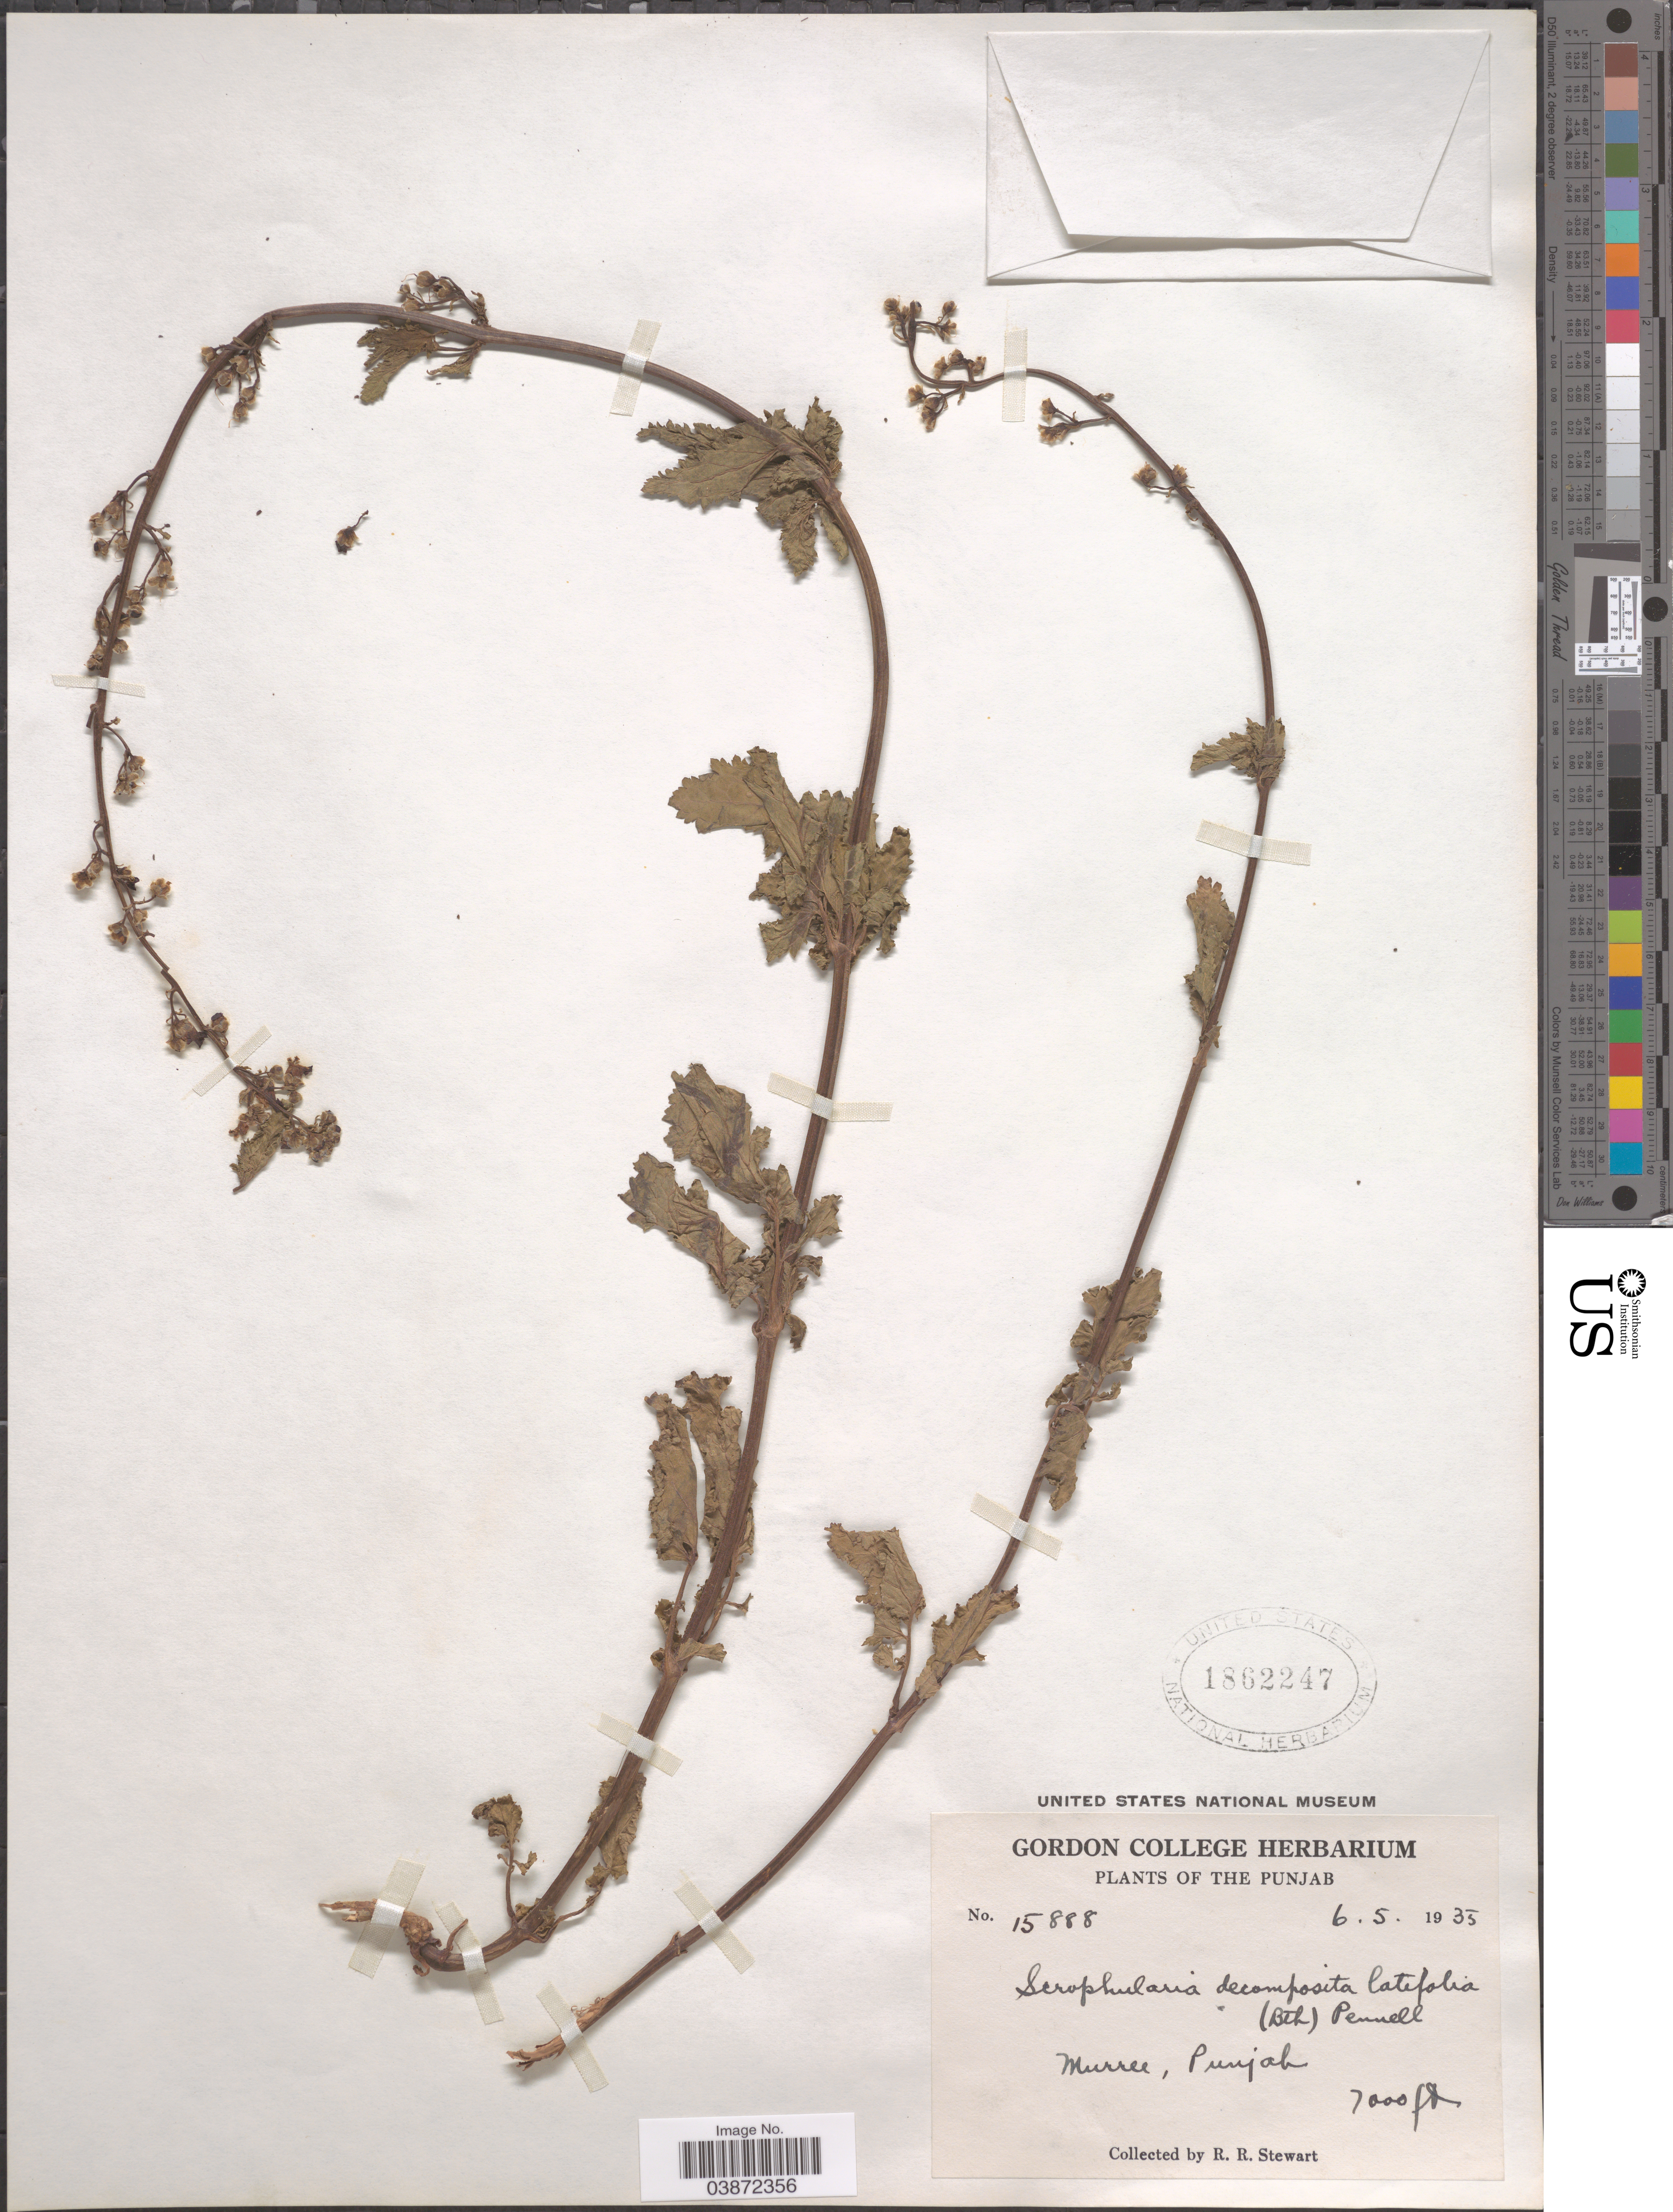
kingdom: Plantae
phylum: Tracheophyta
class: Magnoliopsida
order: Lamiales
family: Scrophulariaceae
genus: Scrophularia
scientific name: Scrophularia decomposita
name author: Royle ex Benth.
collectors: R. Stewart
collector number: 15888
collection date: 1935-05-06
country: Pakistan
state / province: Punjab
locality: The Punjab. Murree.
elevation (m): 2134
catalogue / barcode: US 1862247